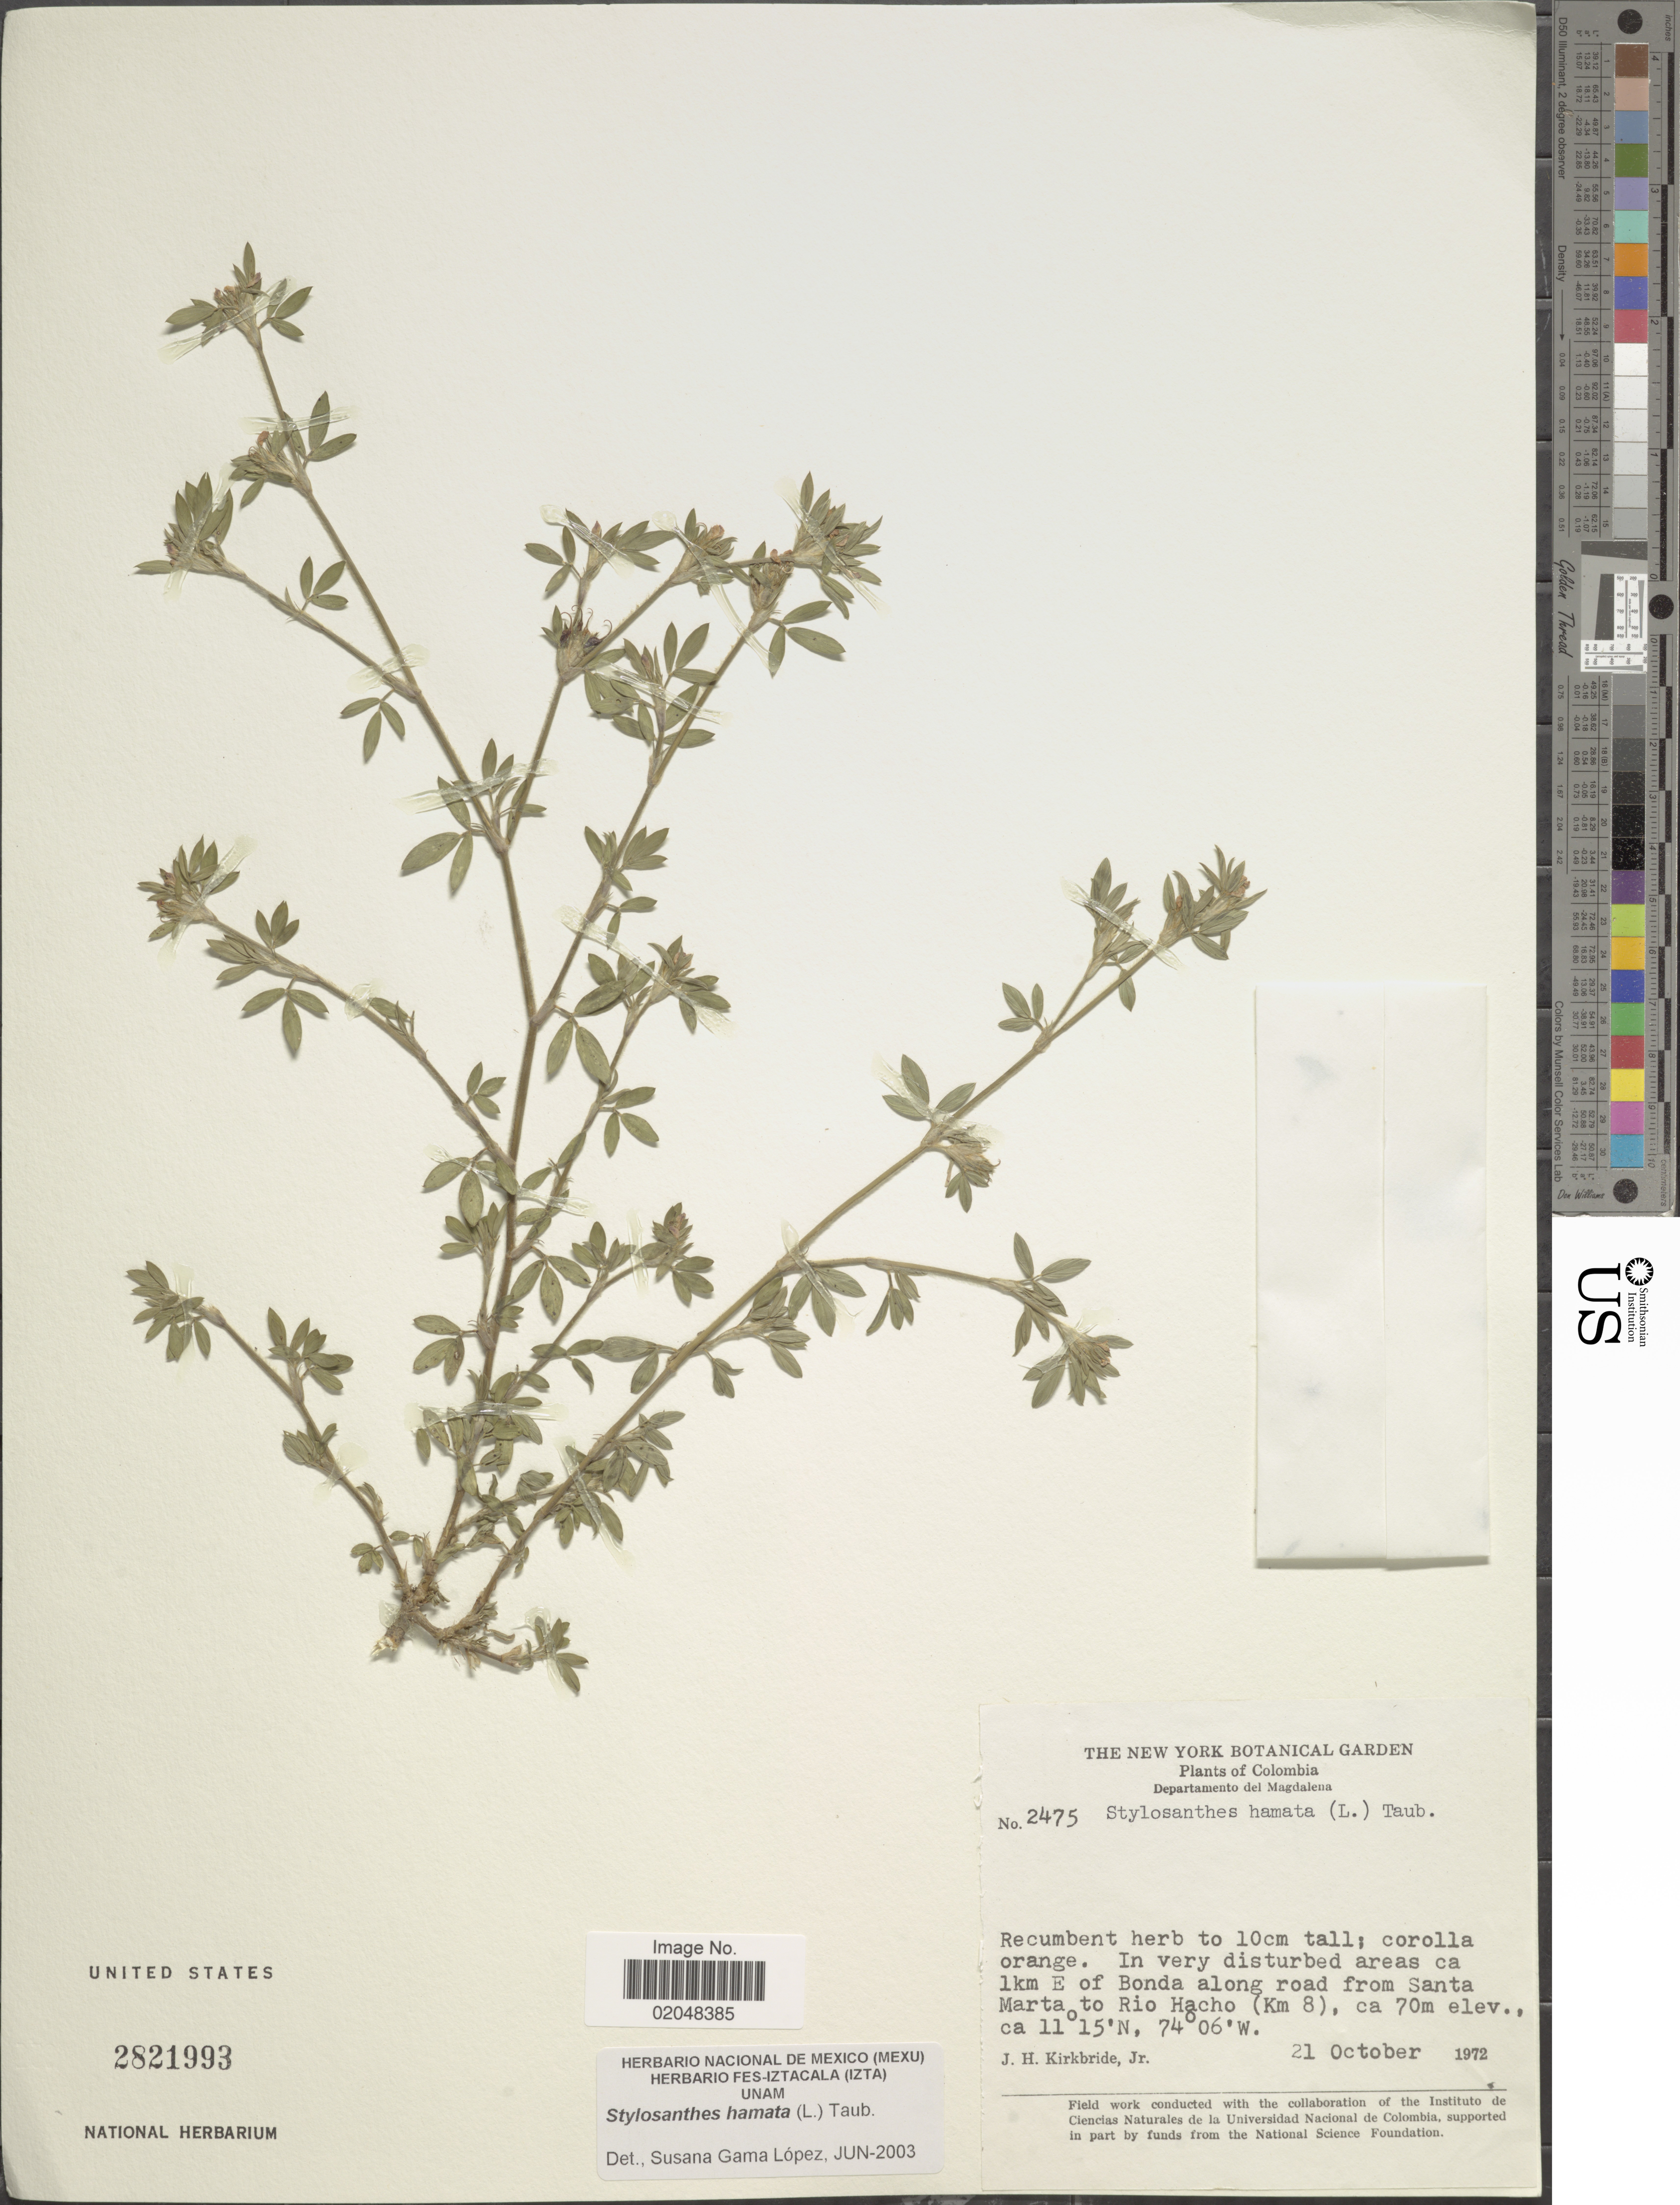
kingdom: Plantae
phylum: Tracheophyta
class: Magnoliopsida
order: Fabales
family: Fabaceae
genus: Stylosanthes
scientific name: Stylosanthes hamata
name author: (L.) Taub.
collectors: J. H. Kirkbride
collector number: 2475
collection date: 1972-10-21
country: Colombia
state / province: Magdalena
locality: In very disturbed areas ca. 1 km E of Bonda along road from Santa Marta to Rio Hacho (km 8)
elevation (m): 70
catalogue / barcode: US 2821993